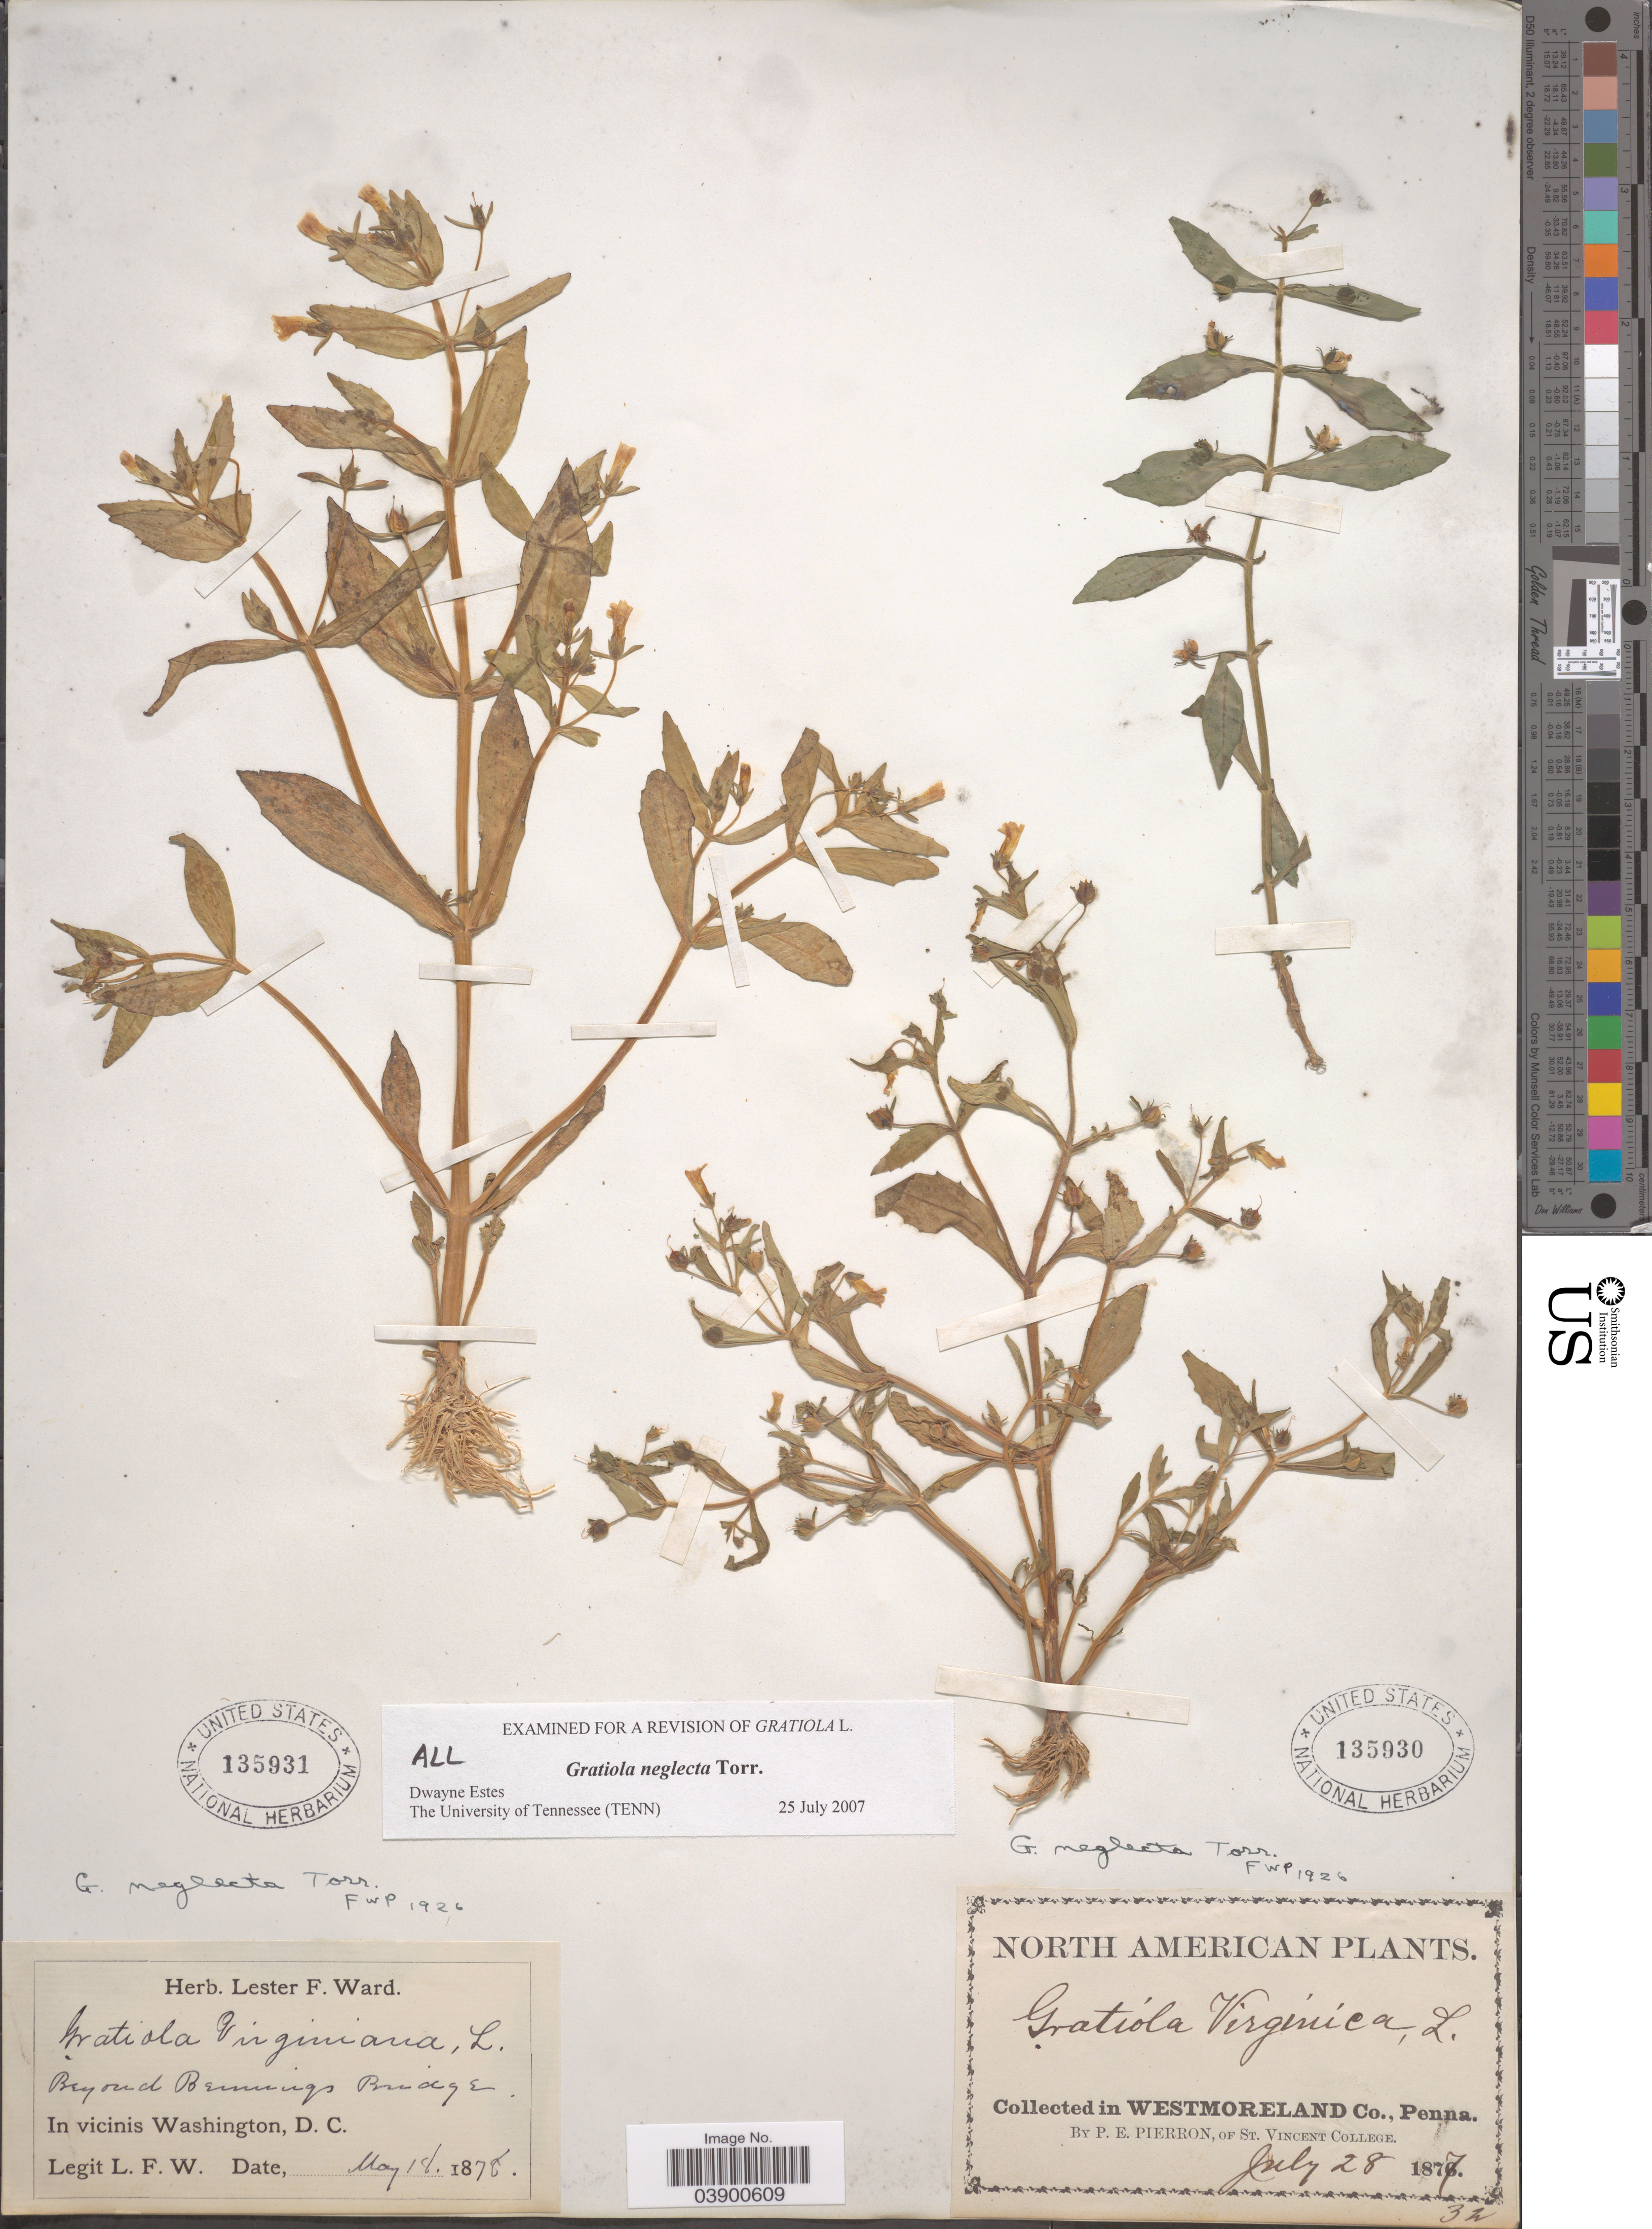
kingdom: Plantae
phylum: Tracheophyta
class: Magnoliopsida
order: Lamiales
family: Plantaginaceae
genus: Gratiola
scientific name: Gratiola neglecta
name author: Torr.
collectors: L. F. Ward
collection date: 1878-05-18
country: United States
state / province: District of Columbia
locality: Beyond Bennings Bridge. In vicinis Washington, D.C.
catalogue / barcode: US 135931-2